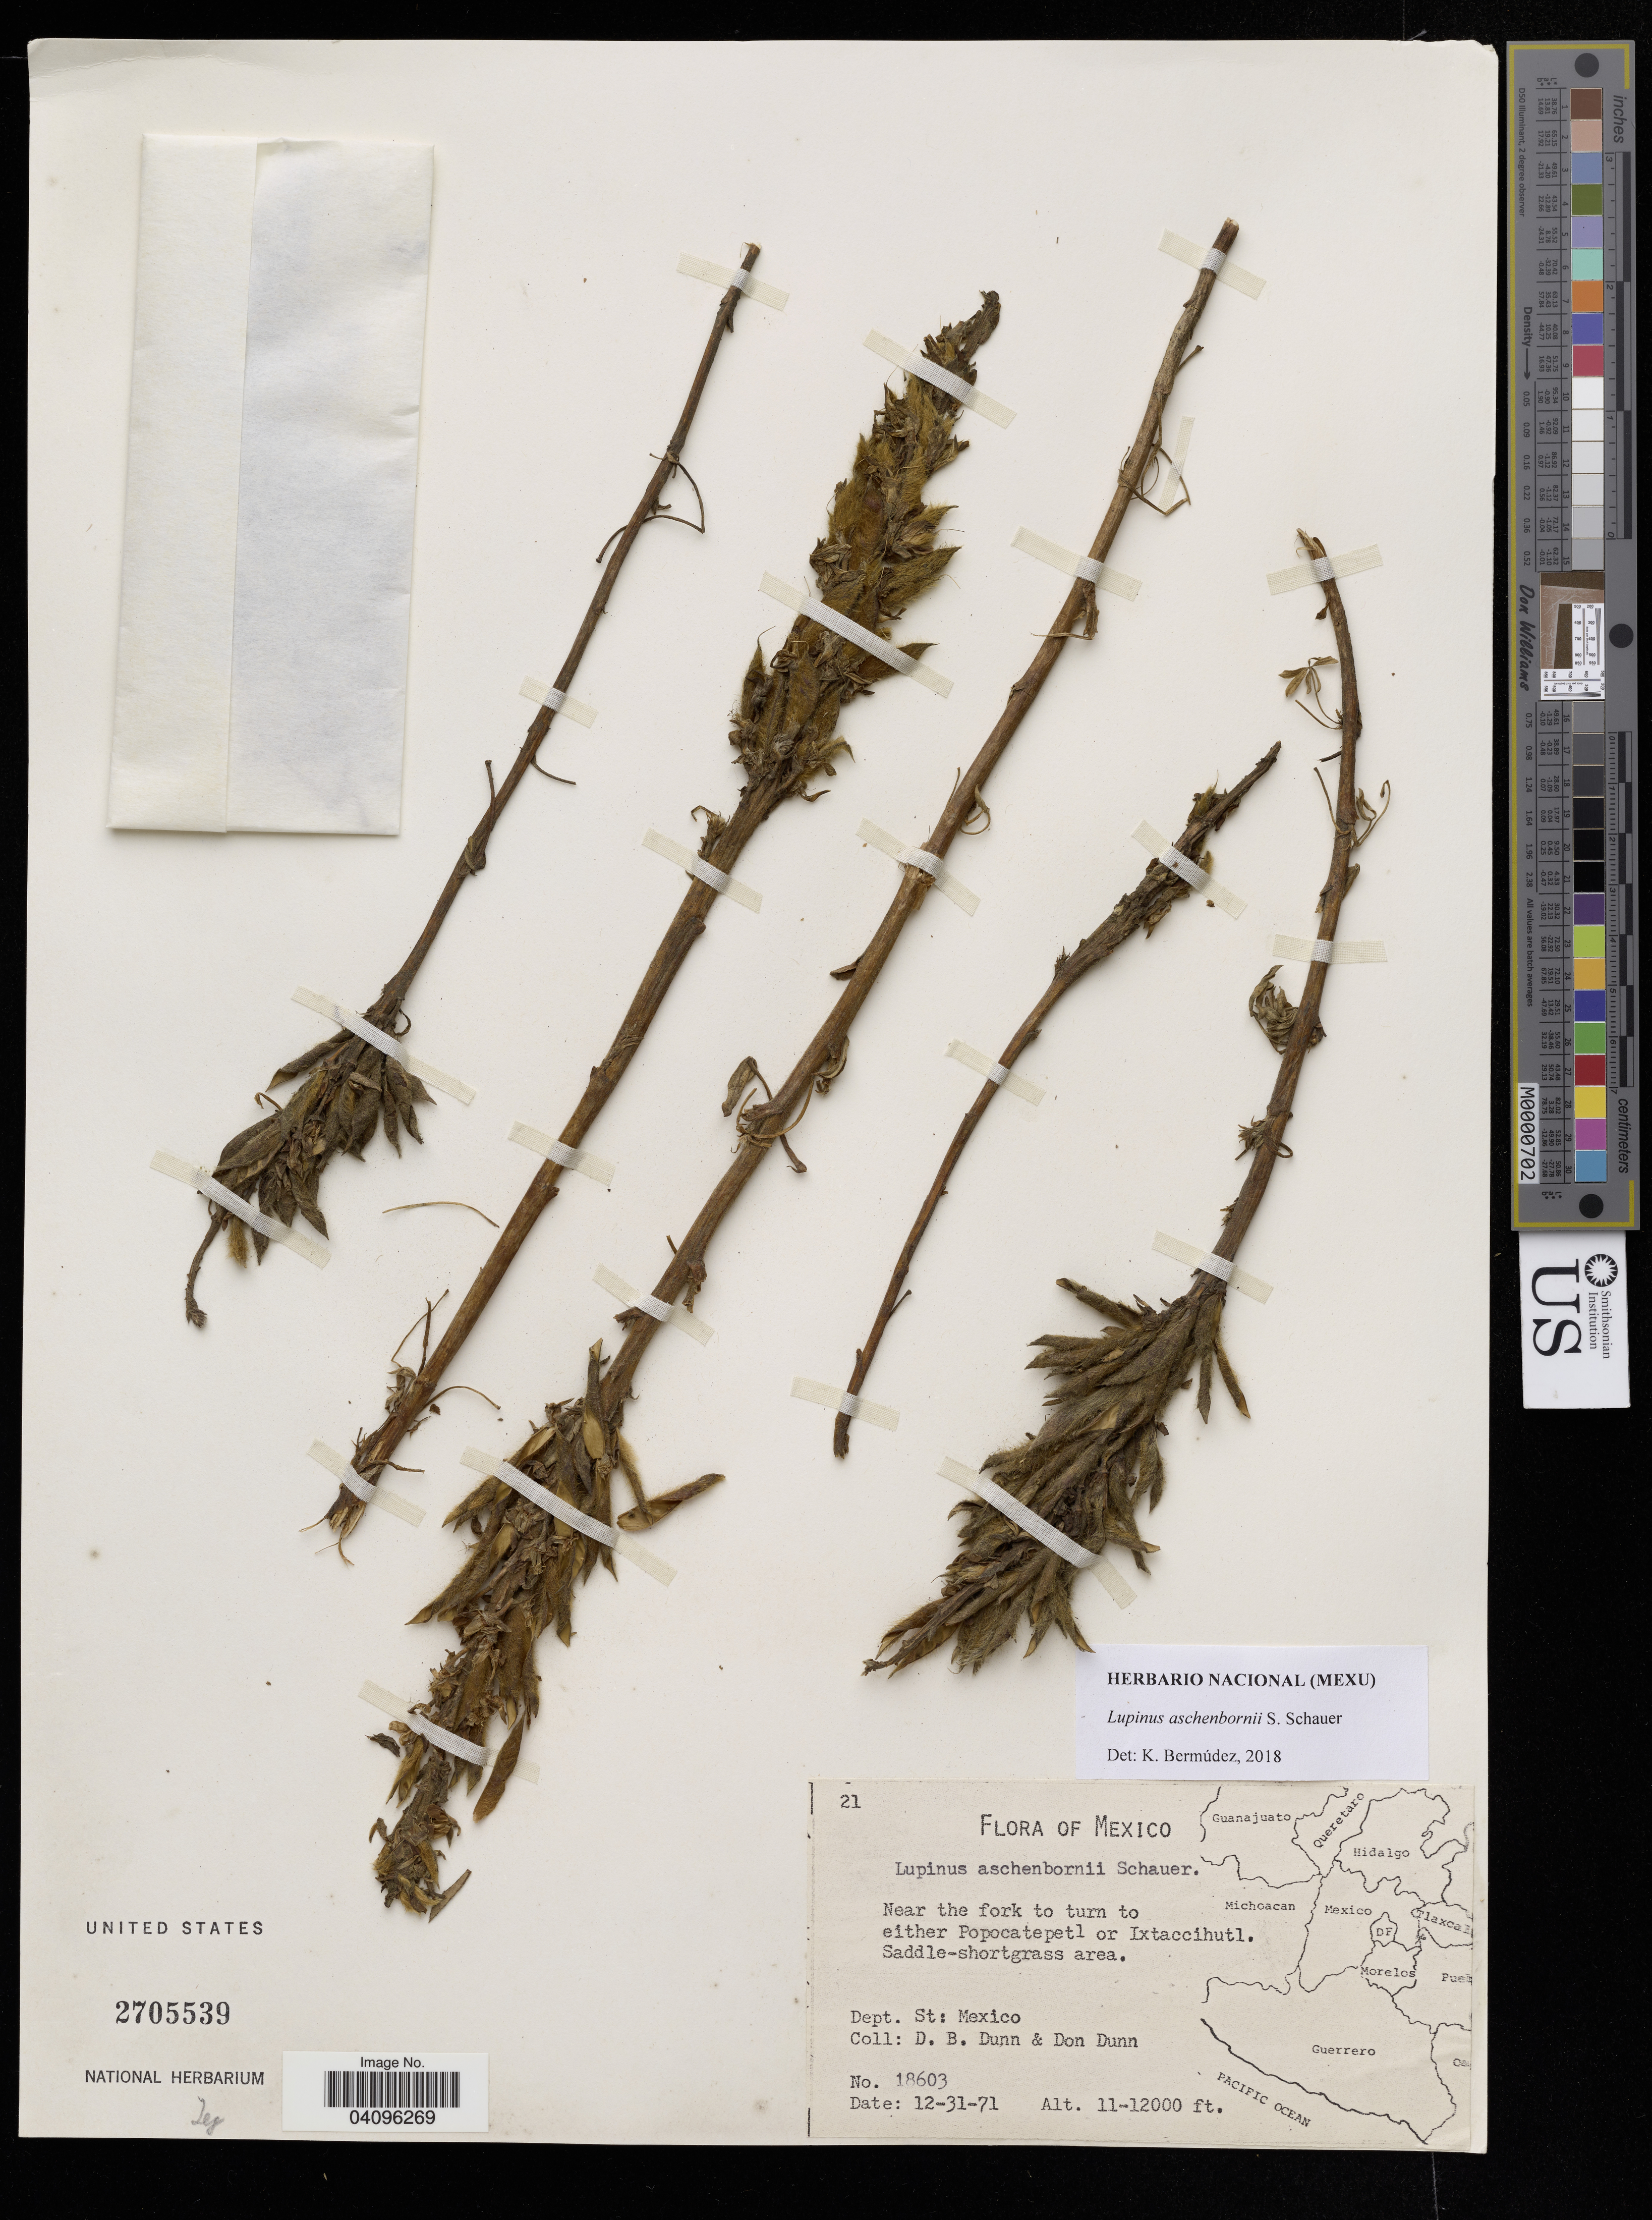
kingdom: Plantae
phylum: Tracheophyta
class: Magnoliopsida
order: Fabales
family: Fabaceae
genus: Lupinus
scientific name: Lupinus aschenbornii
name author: S. Schauer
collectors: D. B. Dunn & D. Dunn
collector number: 18603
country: Mexico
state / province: México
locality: Near fork to turn to either Popocatepetl or Ixtaccihutl.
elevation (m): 3353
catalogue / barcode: US 2705539